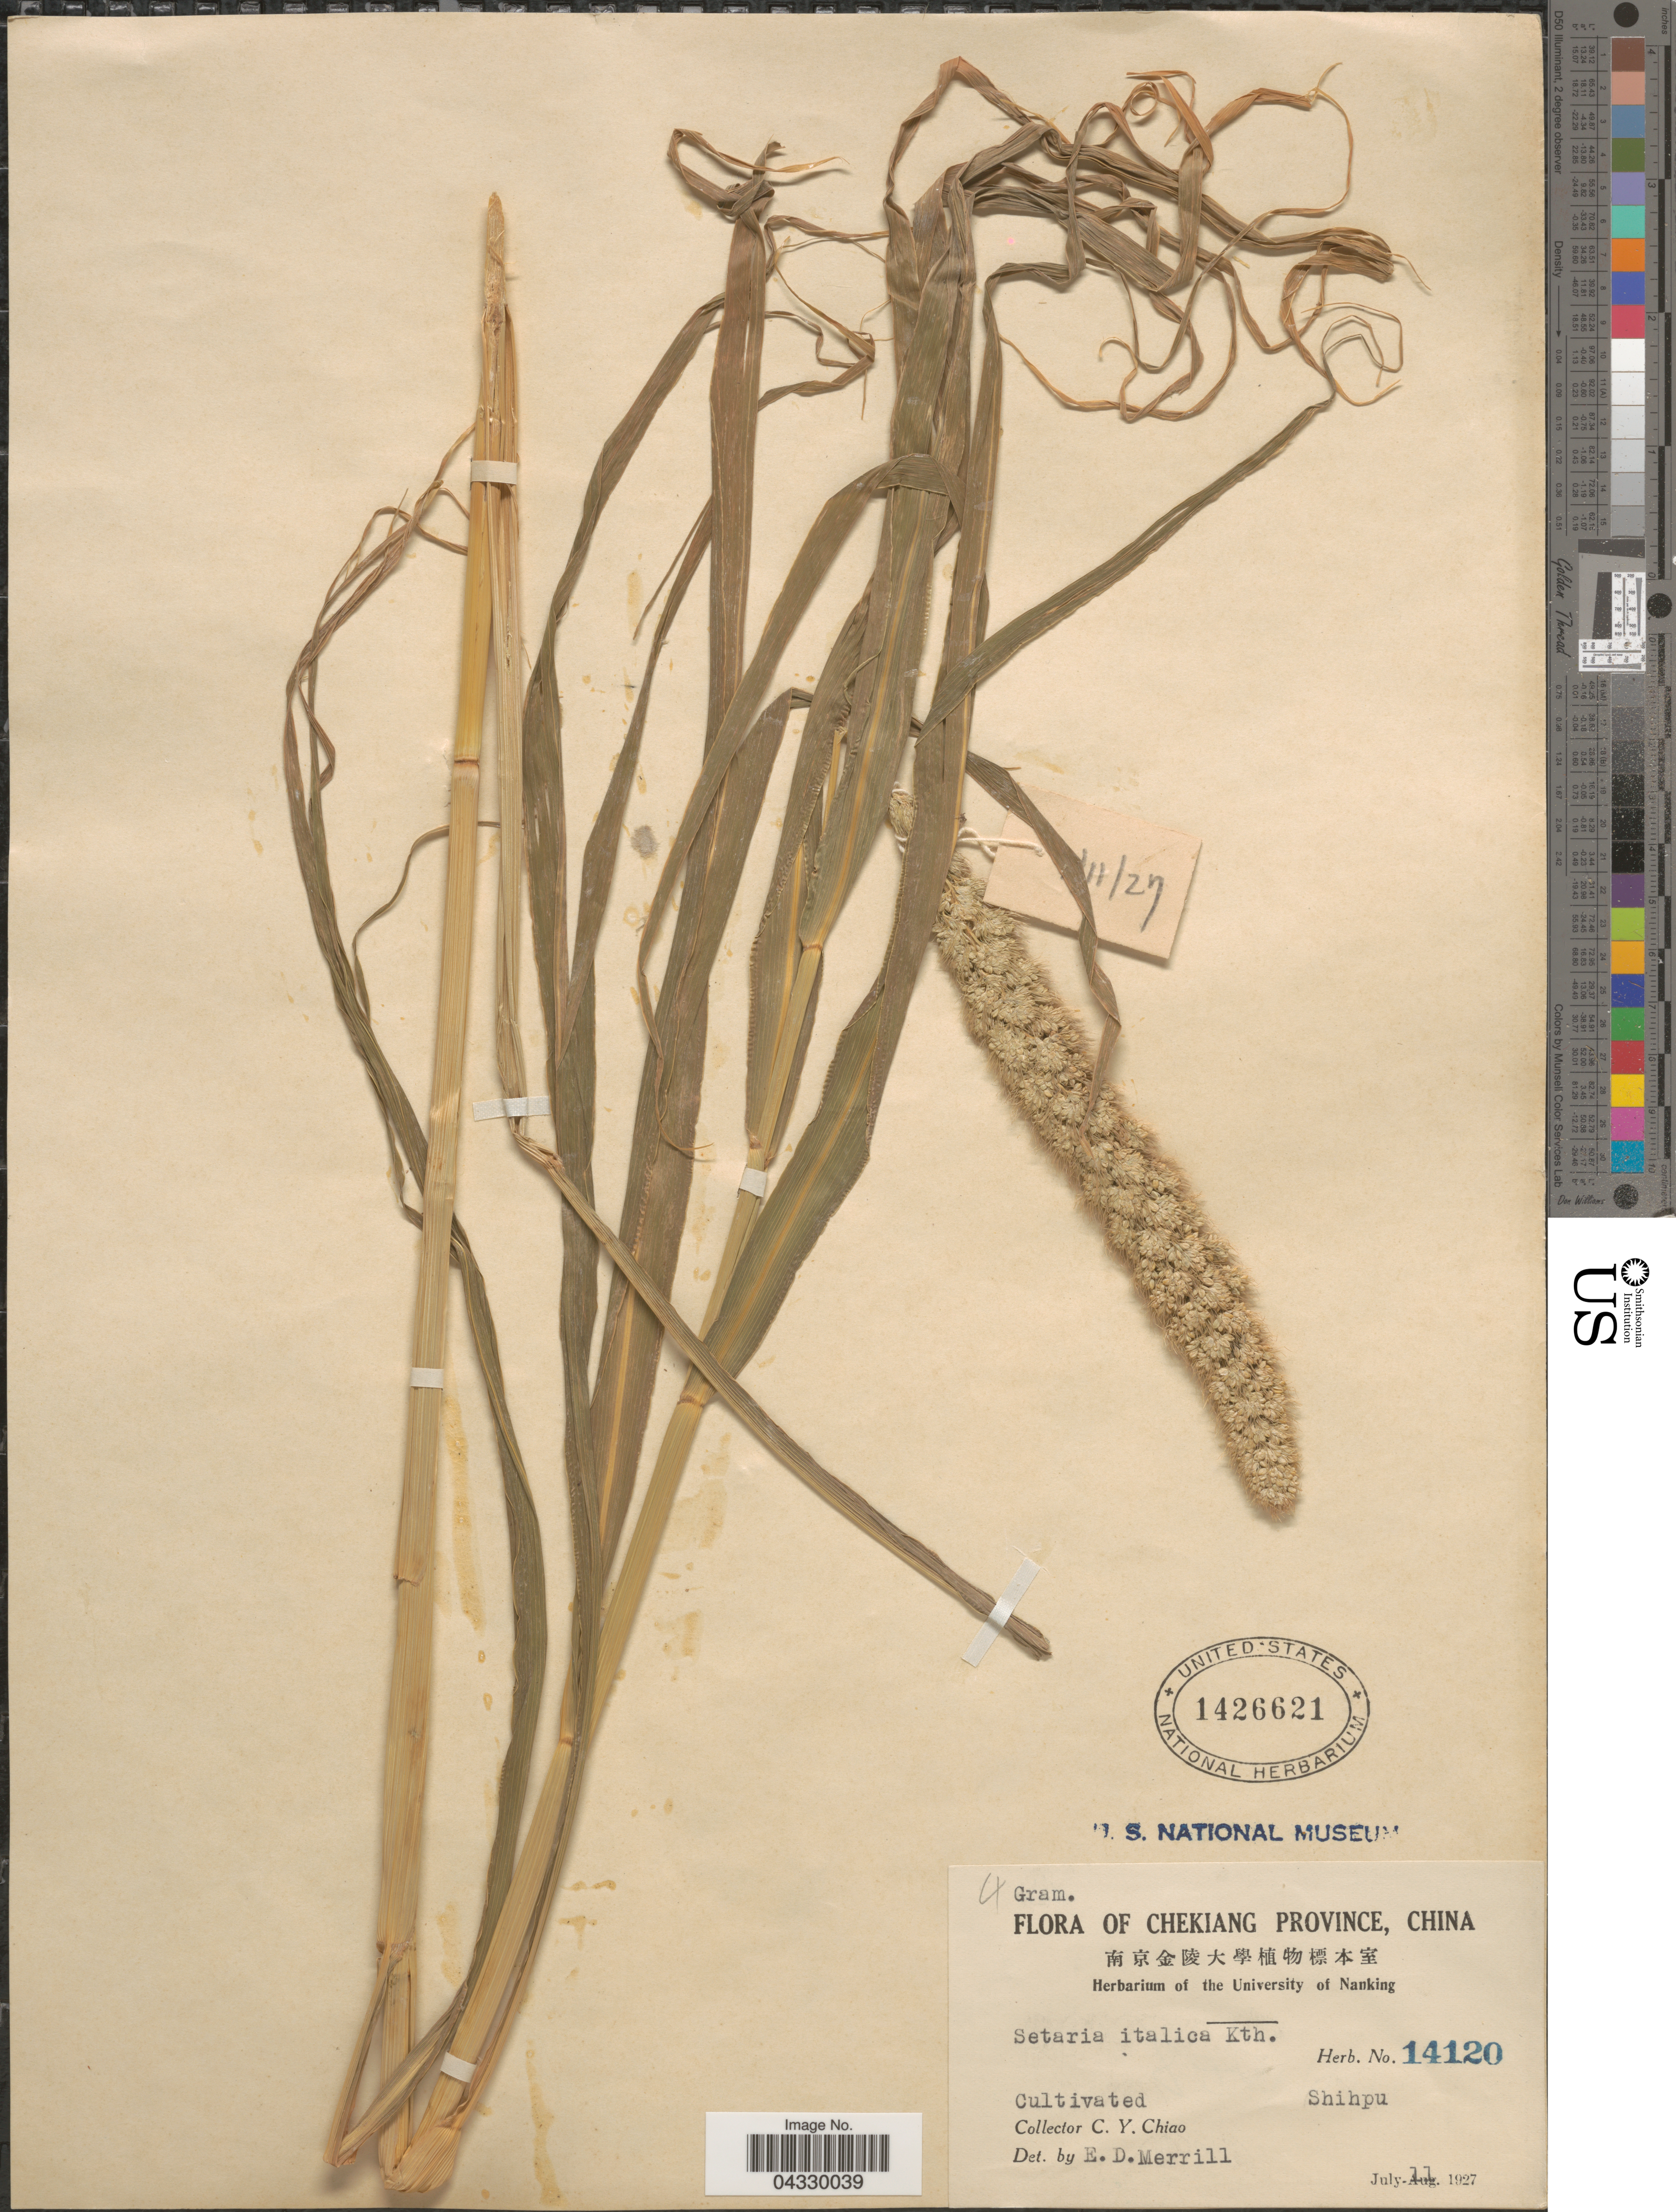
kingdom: Plantae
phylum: Tracheophyta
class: Liliopsida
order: Poales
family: Poaceae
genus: Setaria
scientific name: Setaria italica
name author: (L.) P. Beauv.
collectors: C. Y. Chiao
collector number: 14120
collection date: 1927-07-11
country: China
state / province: Zhejiang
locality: Chekiang Province. Shihpu.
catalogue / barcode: US 1426621